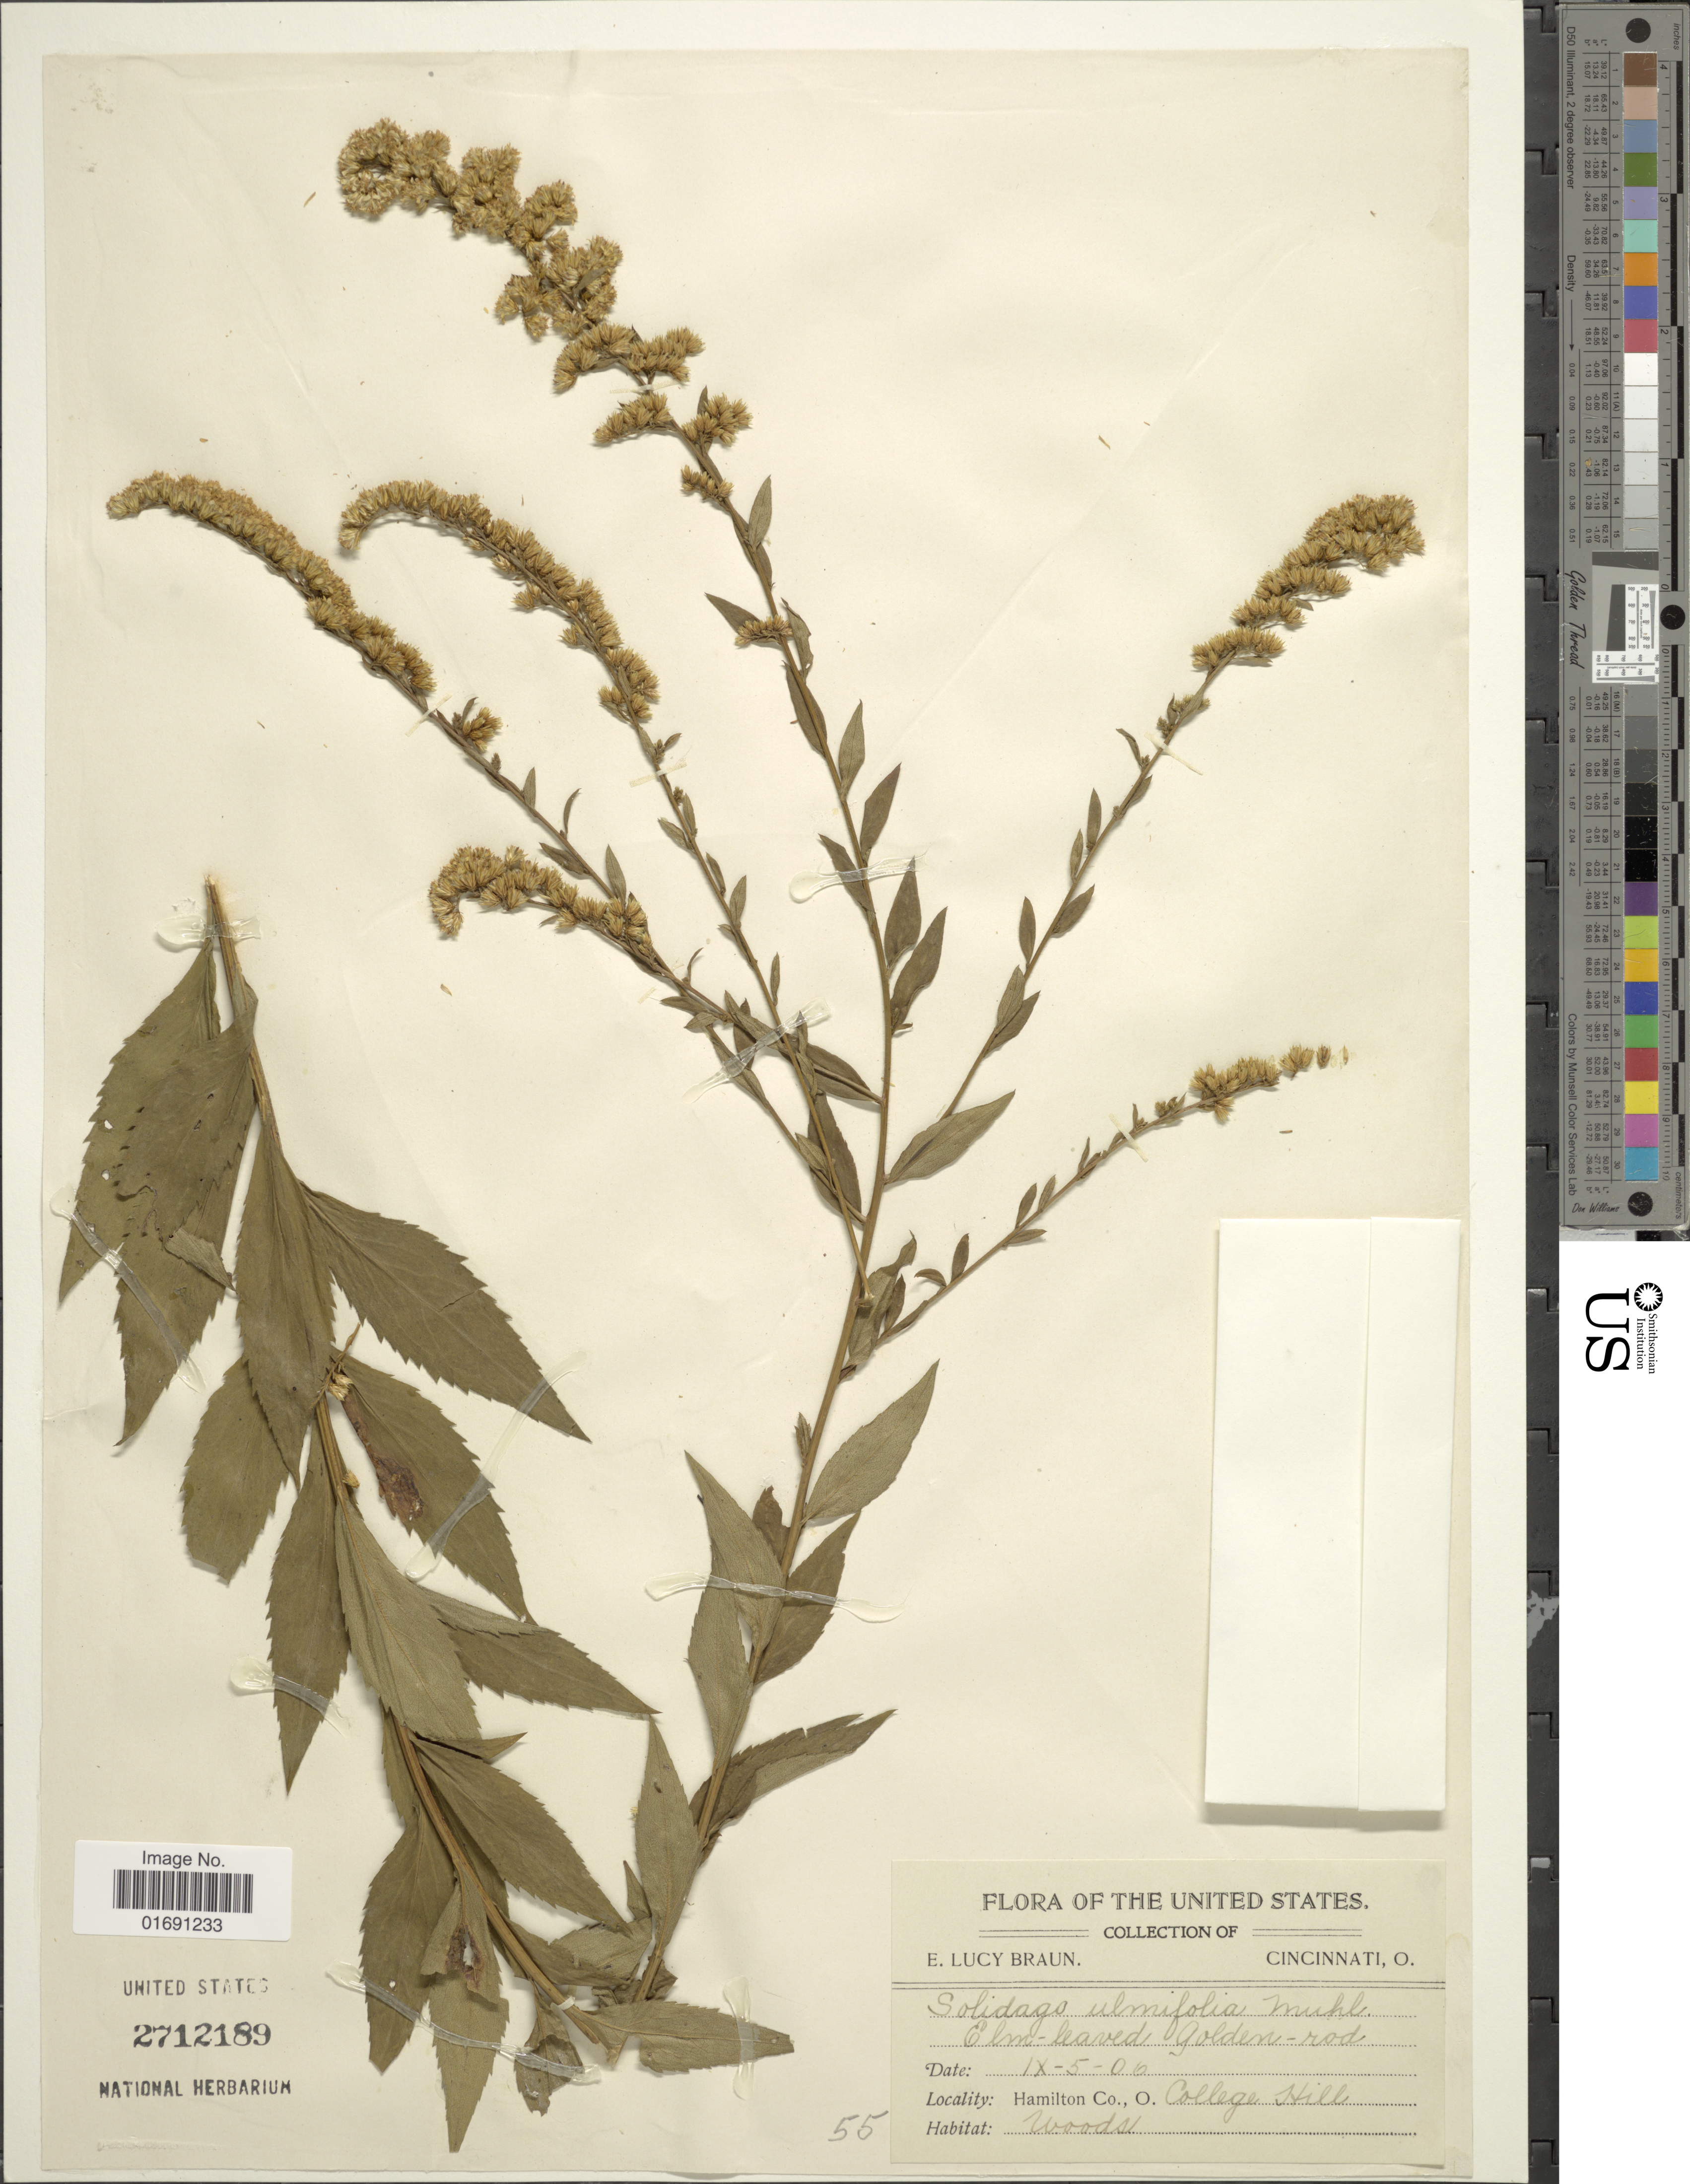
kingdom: Plantae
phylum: Tracheophyta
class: Magnoliopsida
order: Asterales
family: Asteraceae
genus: Solidago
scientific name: Solidago ulmifolia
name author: Muhl. ex Willd.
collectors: E. L. Braun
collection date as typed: Transcribed d/m/y: 5/9/6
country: United States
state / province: Ohio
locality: Hamilton Co., College Hill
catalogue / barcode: US 2712189